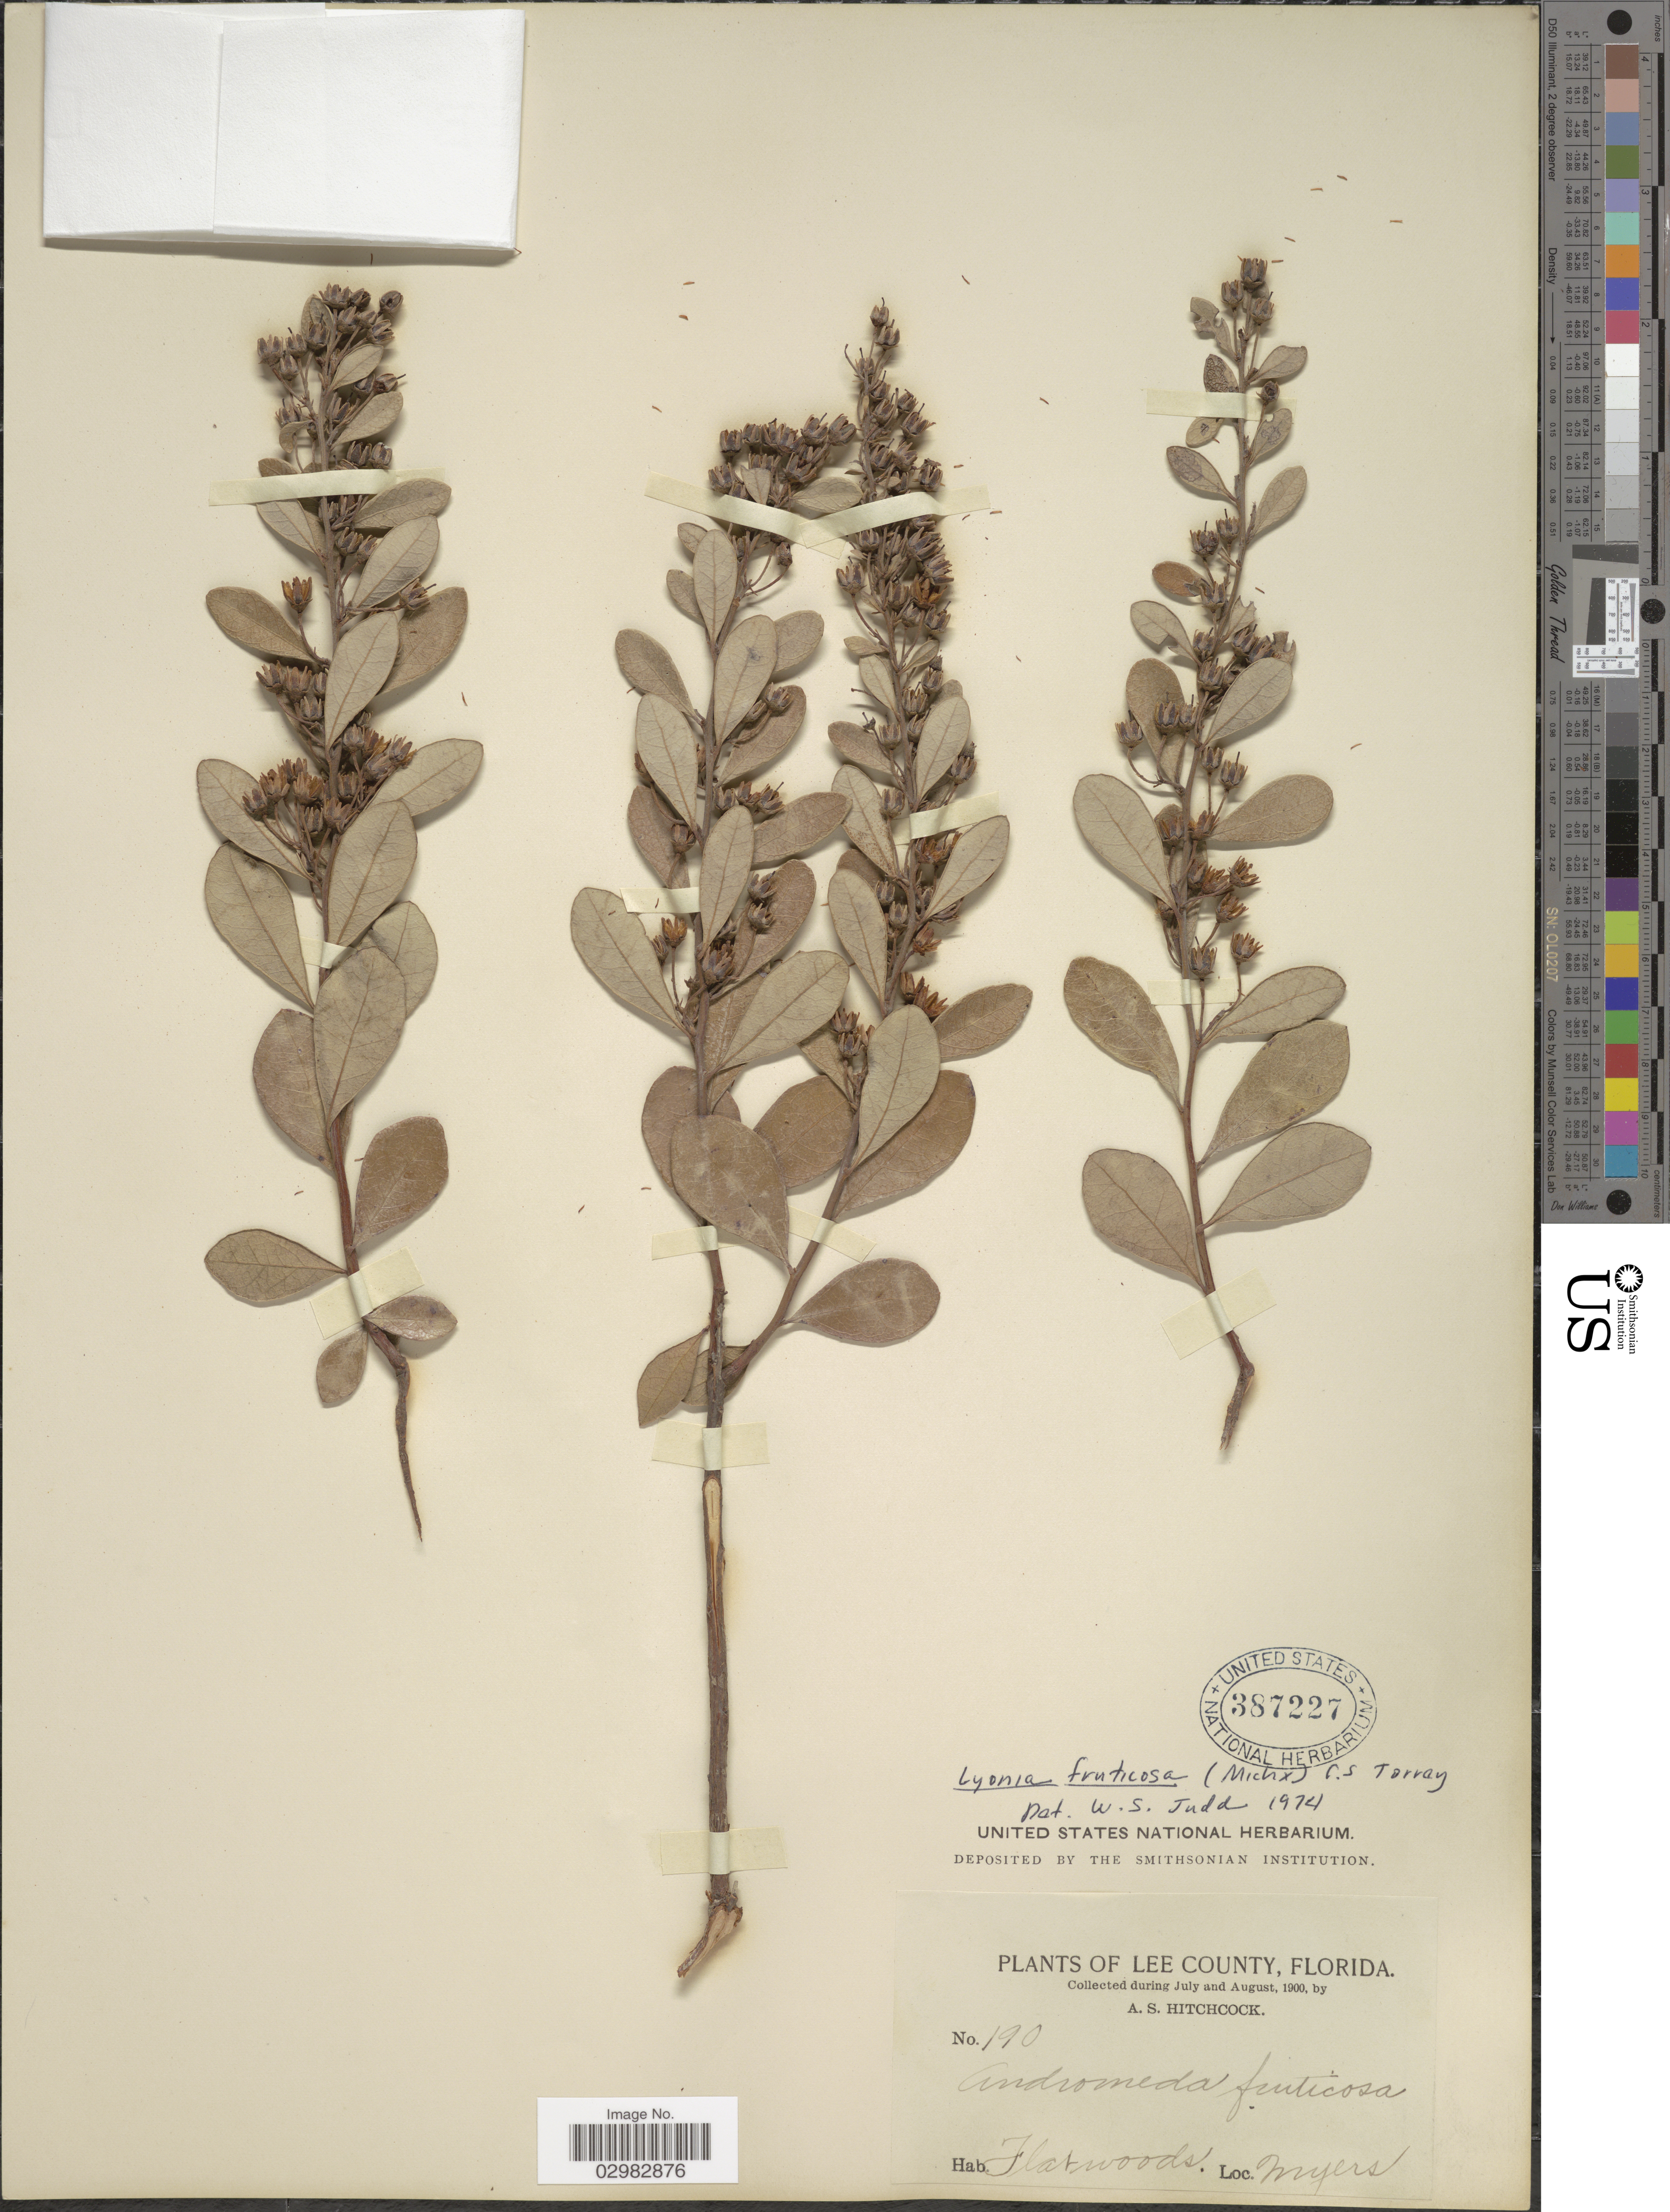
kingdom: Plantae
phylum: Tracheophyta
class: Magnoliopsida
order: Ericales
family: Ericaceae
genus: Lyonia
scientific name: Lyonia fruticosa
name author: (Michx.) G.S. Torr.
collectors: A. S. Hitchcock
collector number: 190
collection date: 1900-07/1900-08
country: United States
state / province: Florida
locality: Lee County, Flatwoods, Myers.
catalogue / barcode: US 387227